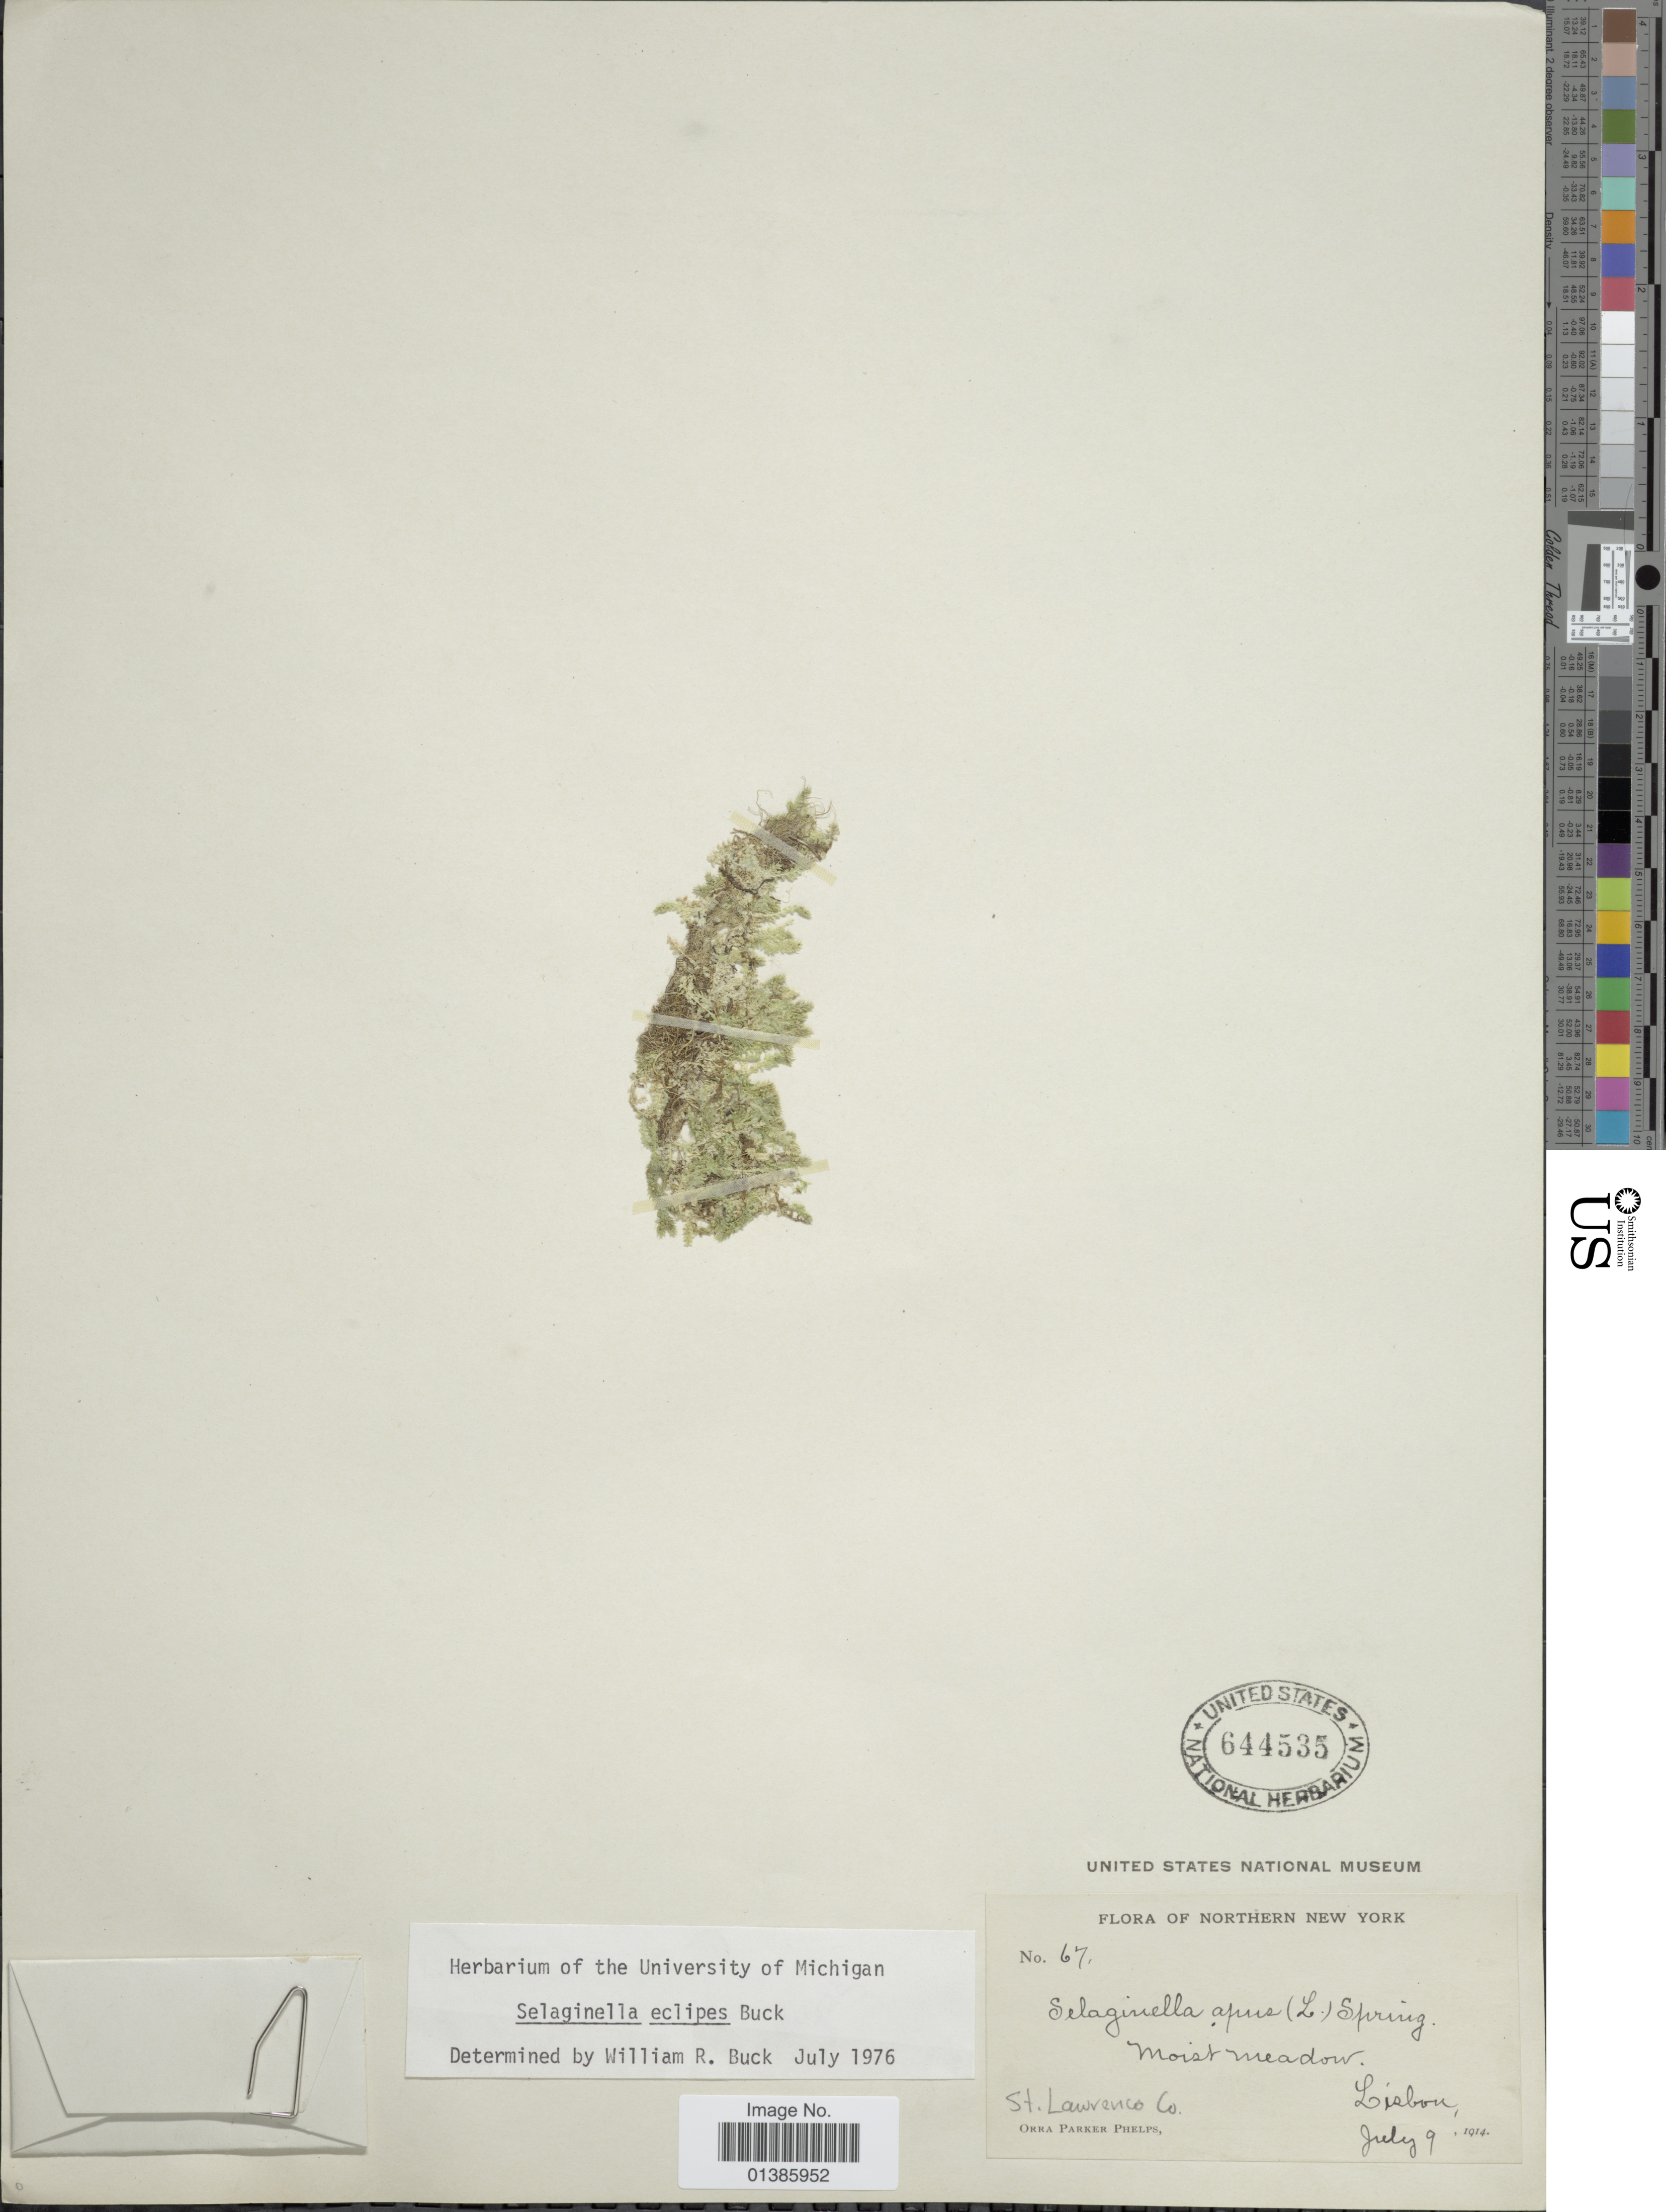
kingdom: Plantae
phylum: Tracheophyta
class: Lycopodiopsida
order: Selaginellales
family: Selaginellaceae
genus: Selaginella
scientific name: Selaginella eclipes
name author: W.R. Buck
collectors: O. P. Phelps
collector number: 67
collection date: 1914-07-09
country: United States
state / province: New York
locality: Northern New York. Lisbon, St. Lawrenco Co.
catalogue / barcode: US 644535